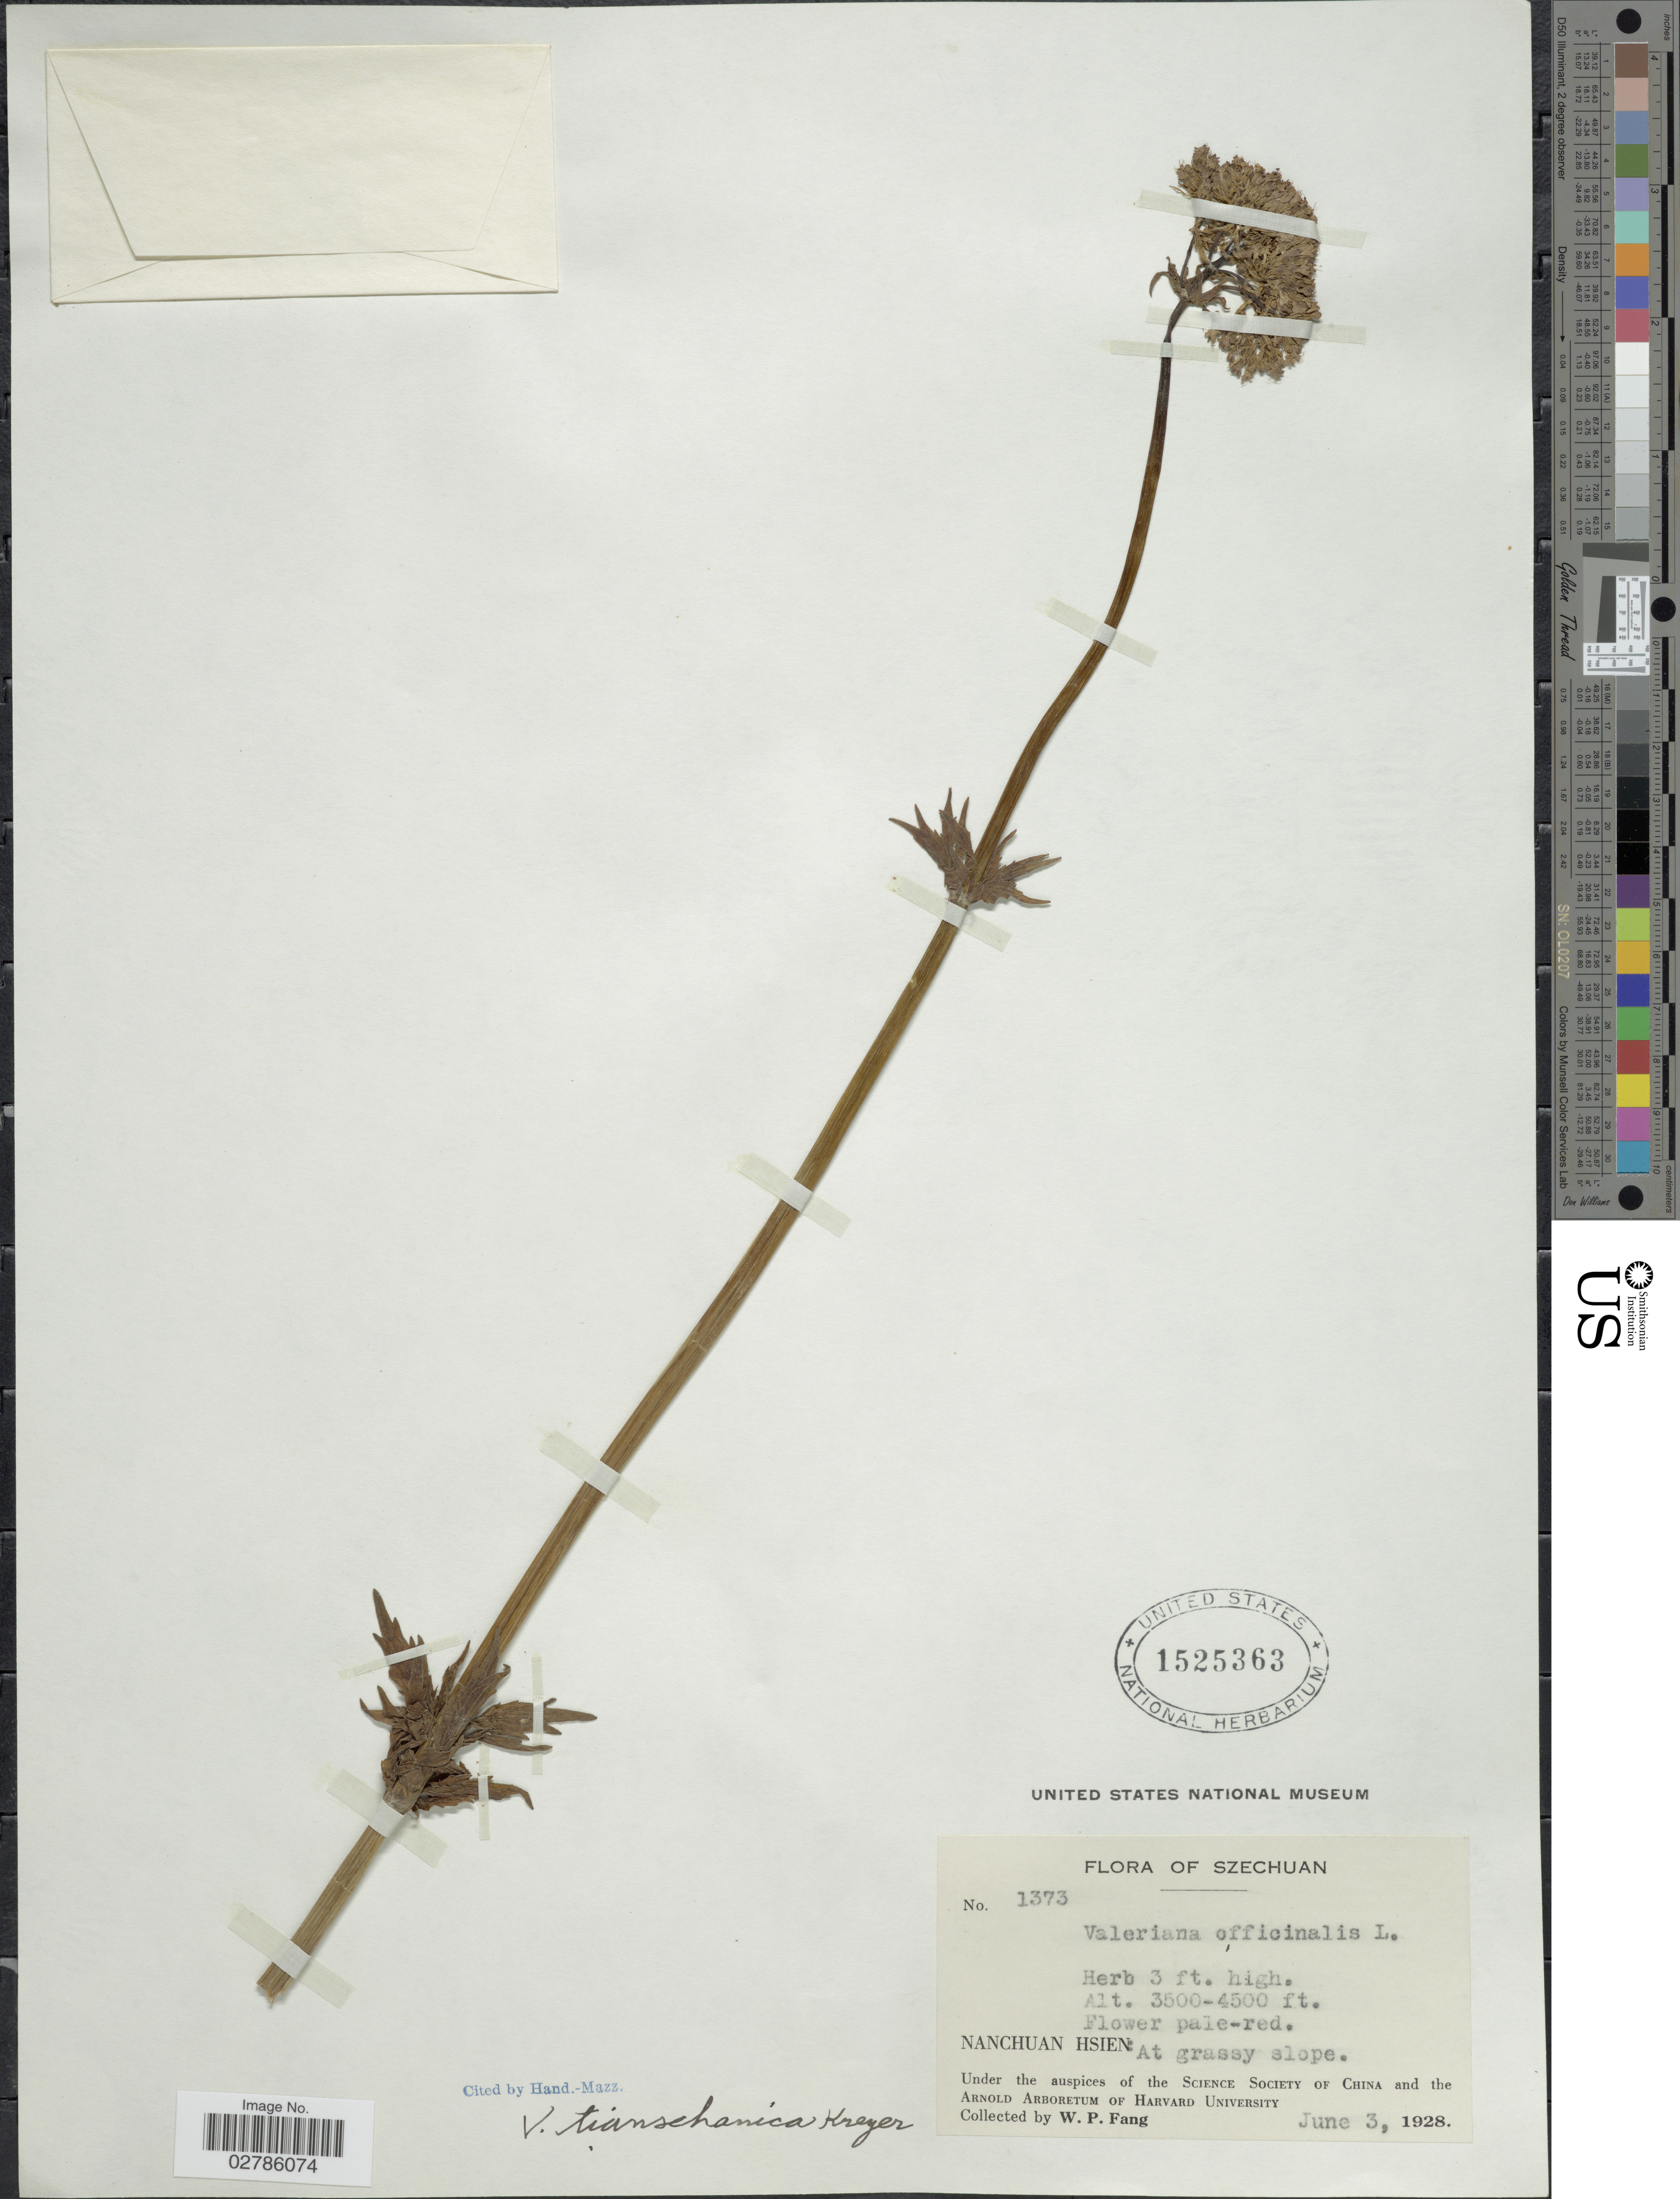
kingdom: Plantae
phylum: Tracheophyta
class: Magnoliopsida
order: Dipsacales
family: Caprifoliaceae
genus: Valeriana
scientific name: Valeriana tianschanica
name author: Kreyer ex Hand.-Mazz.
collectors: W. P. Fang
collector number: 1373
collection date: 1928-06-03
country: China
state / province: Sichuan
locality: Szechuan. Nanchuan Hsien.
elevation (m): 1067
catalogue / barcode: US 1525363